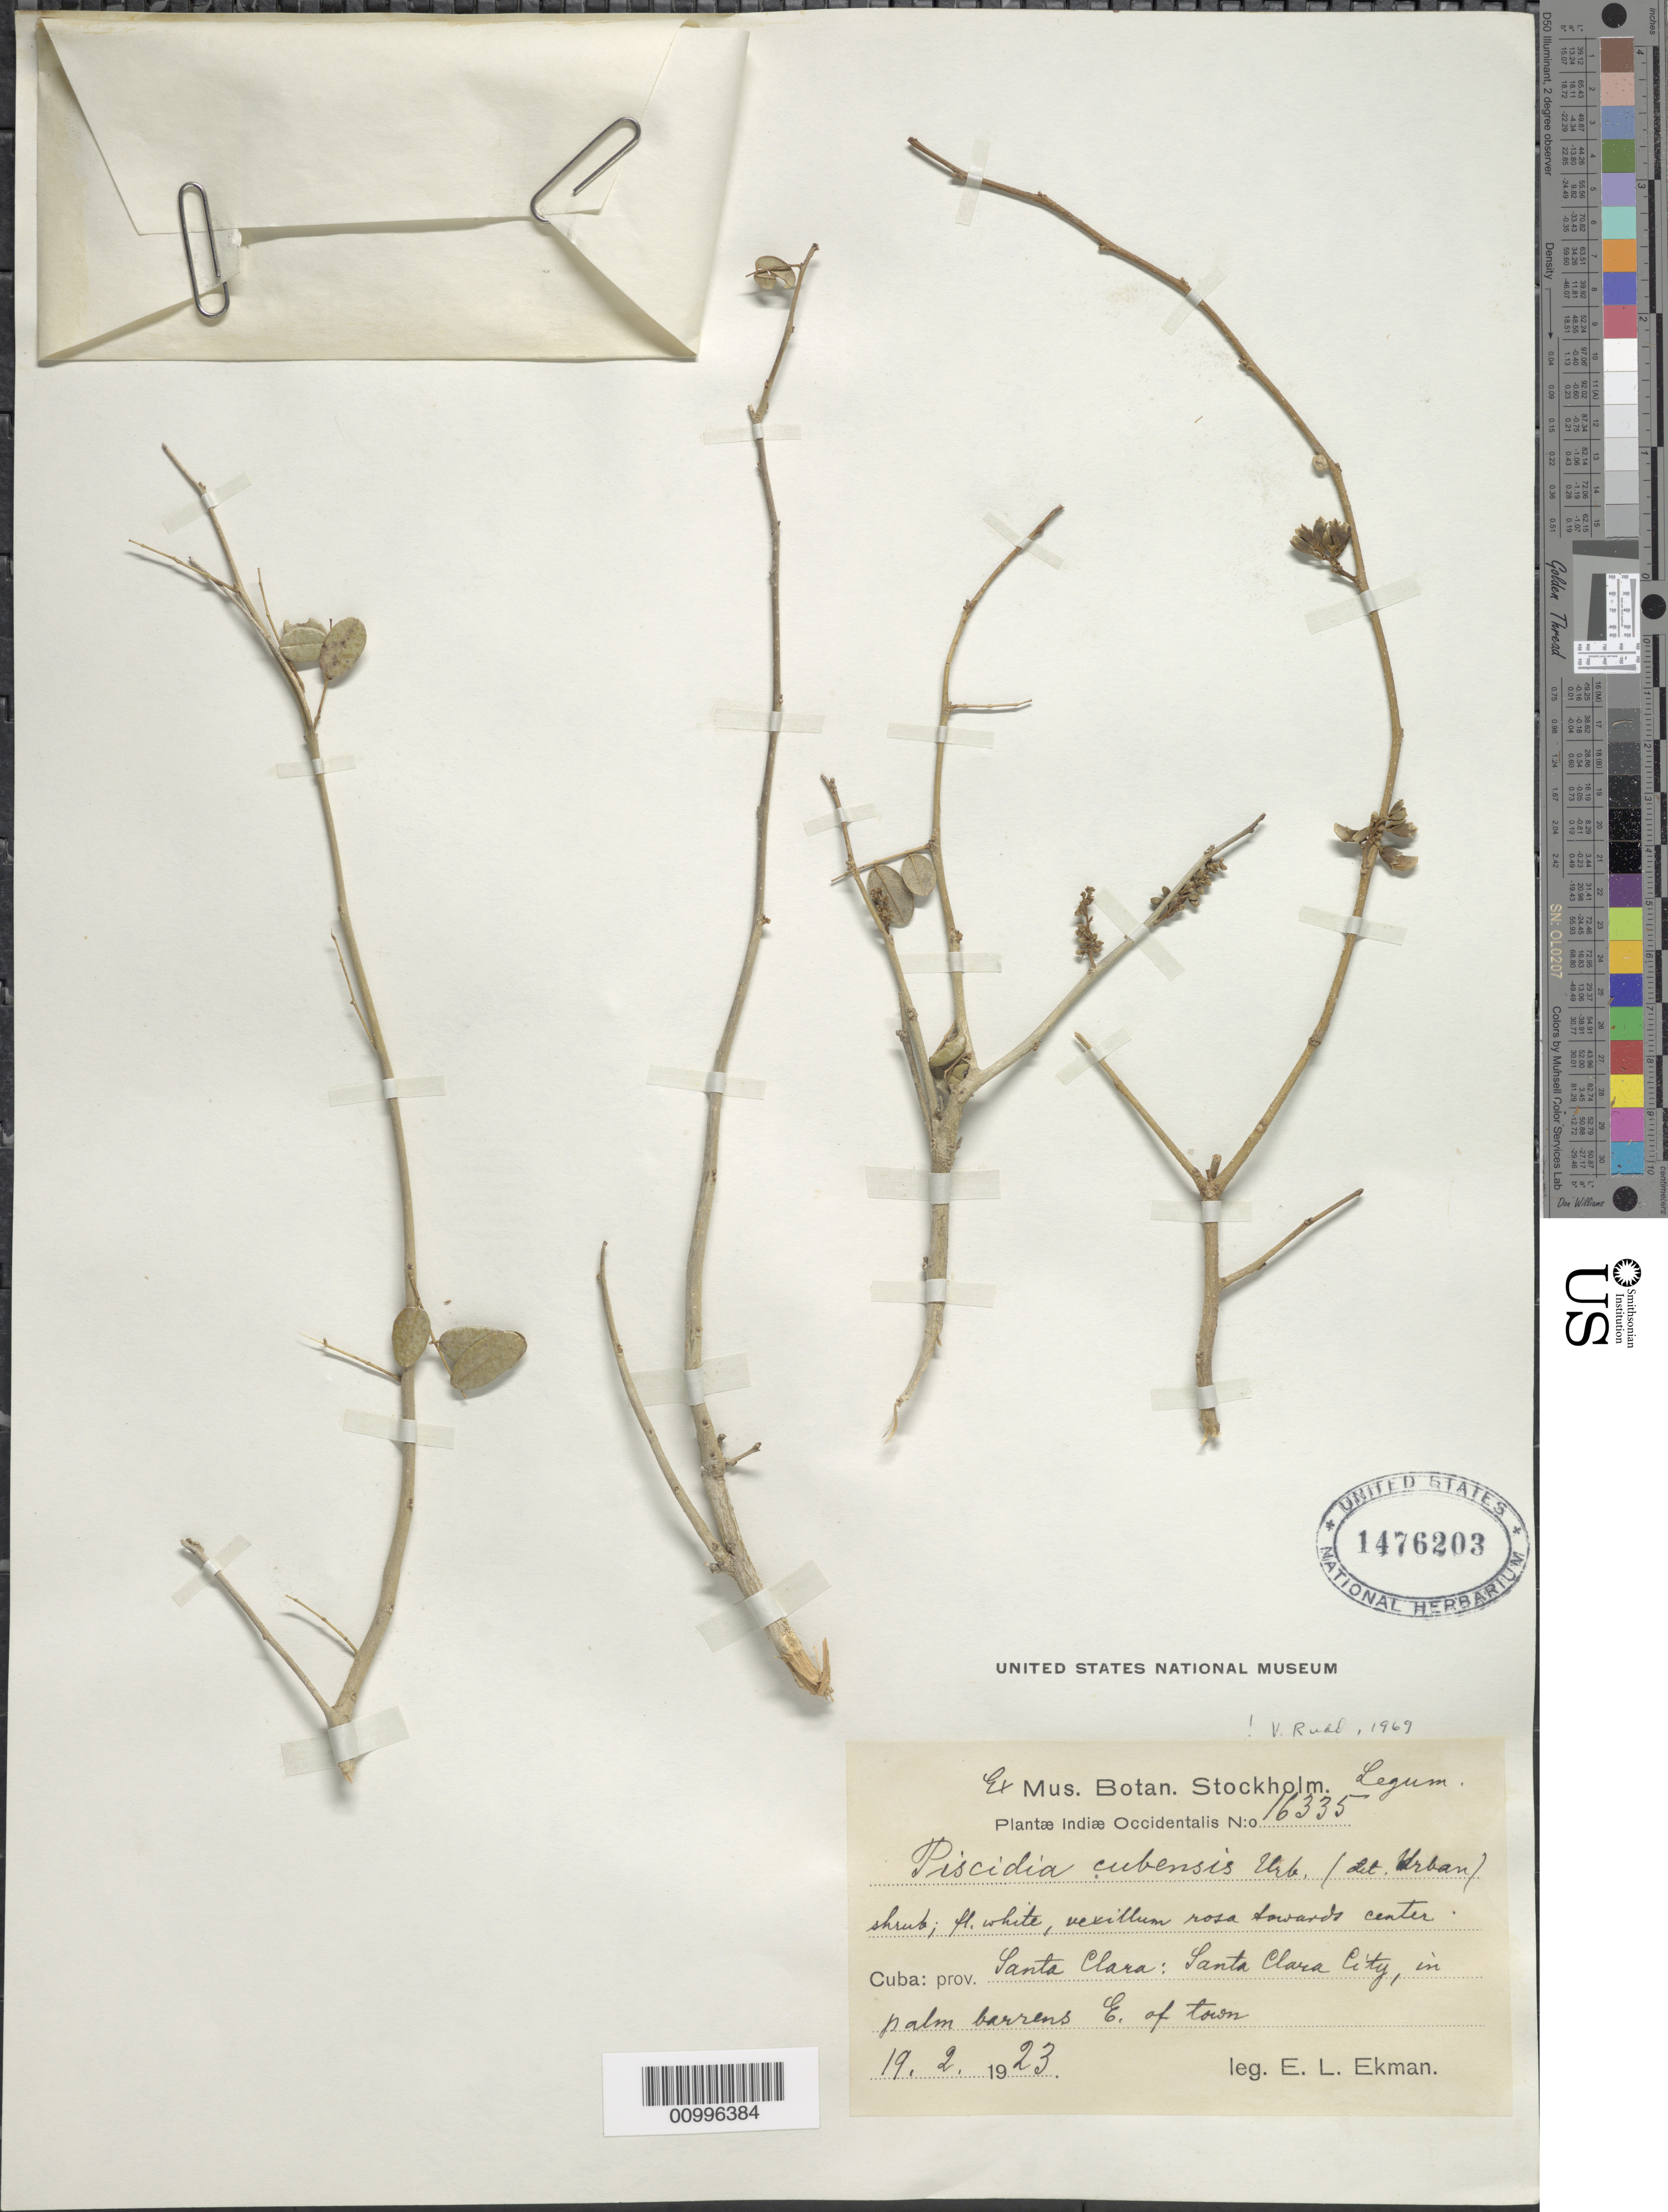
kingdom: Plantae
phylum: Tracheophyta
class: Magnoliopsida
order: Fabales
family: Fabaceae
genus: Piscidia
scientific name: Piscidia cubensis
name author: Urb.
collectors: E. L. Ekman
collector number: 16335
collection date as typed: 19 Feb 1923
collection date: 1923-02-19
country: Cuba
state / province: Villa Clara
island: Cuba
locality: Santa Clara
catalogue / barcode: US 1476203